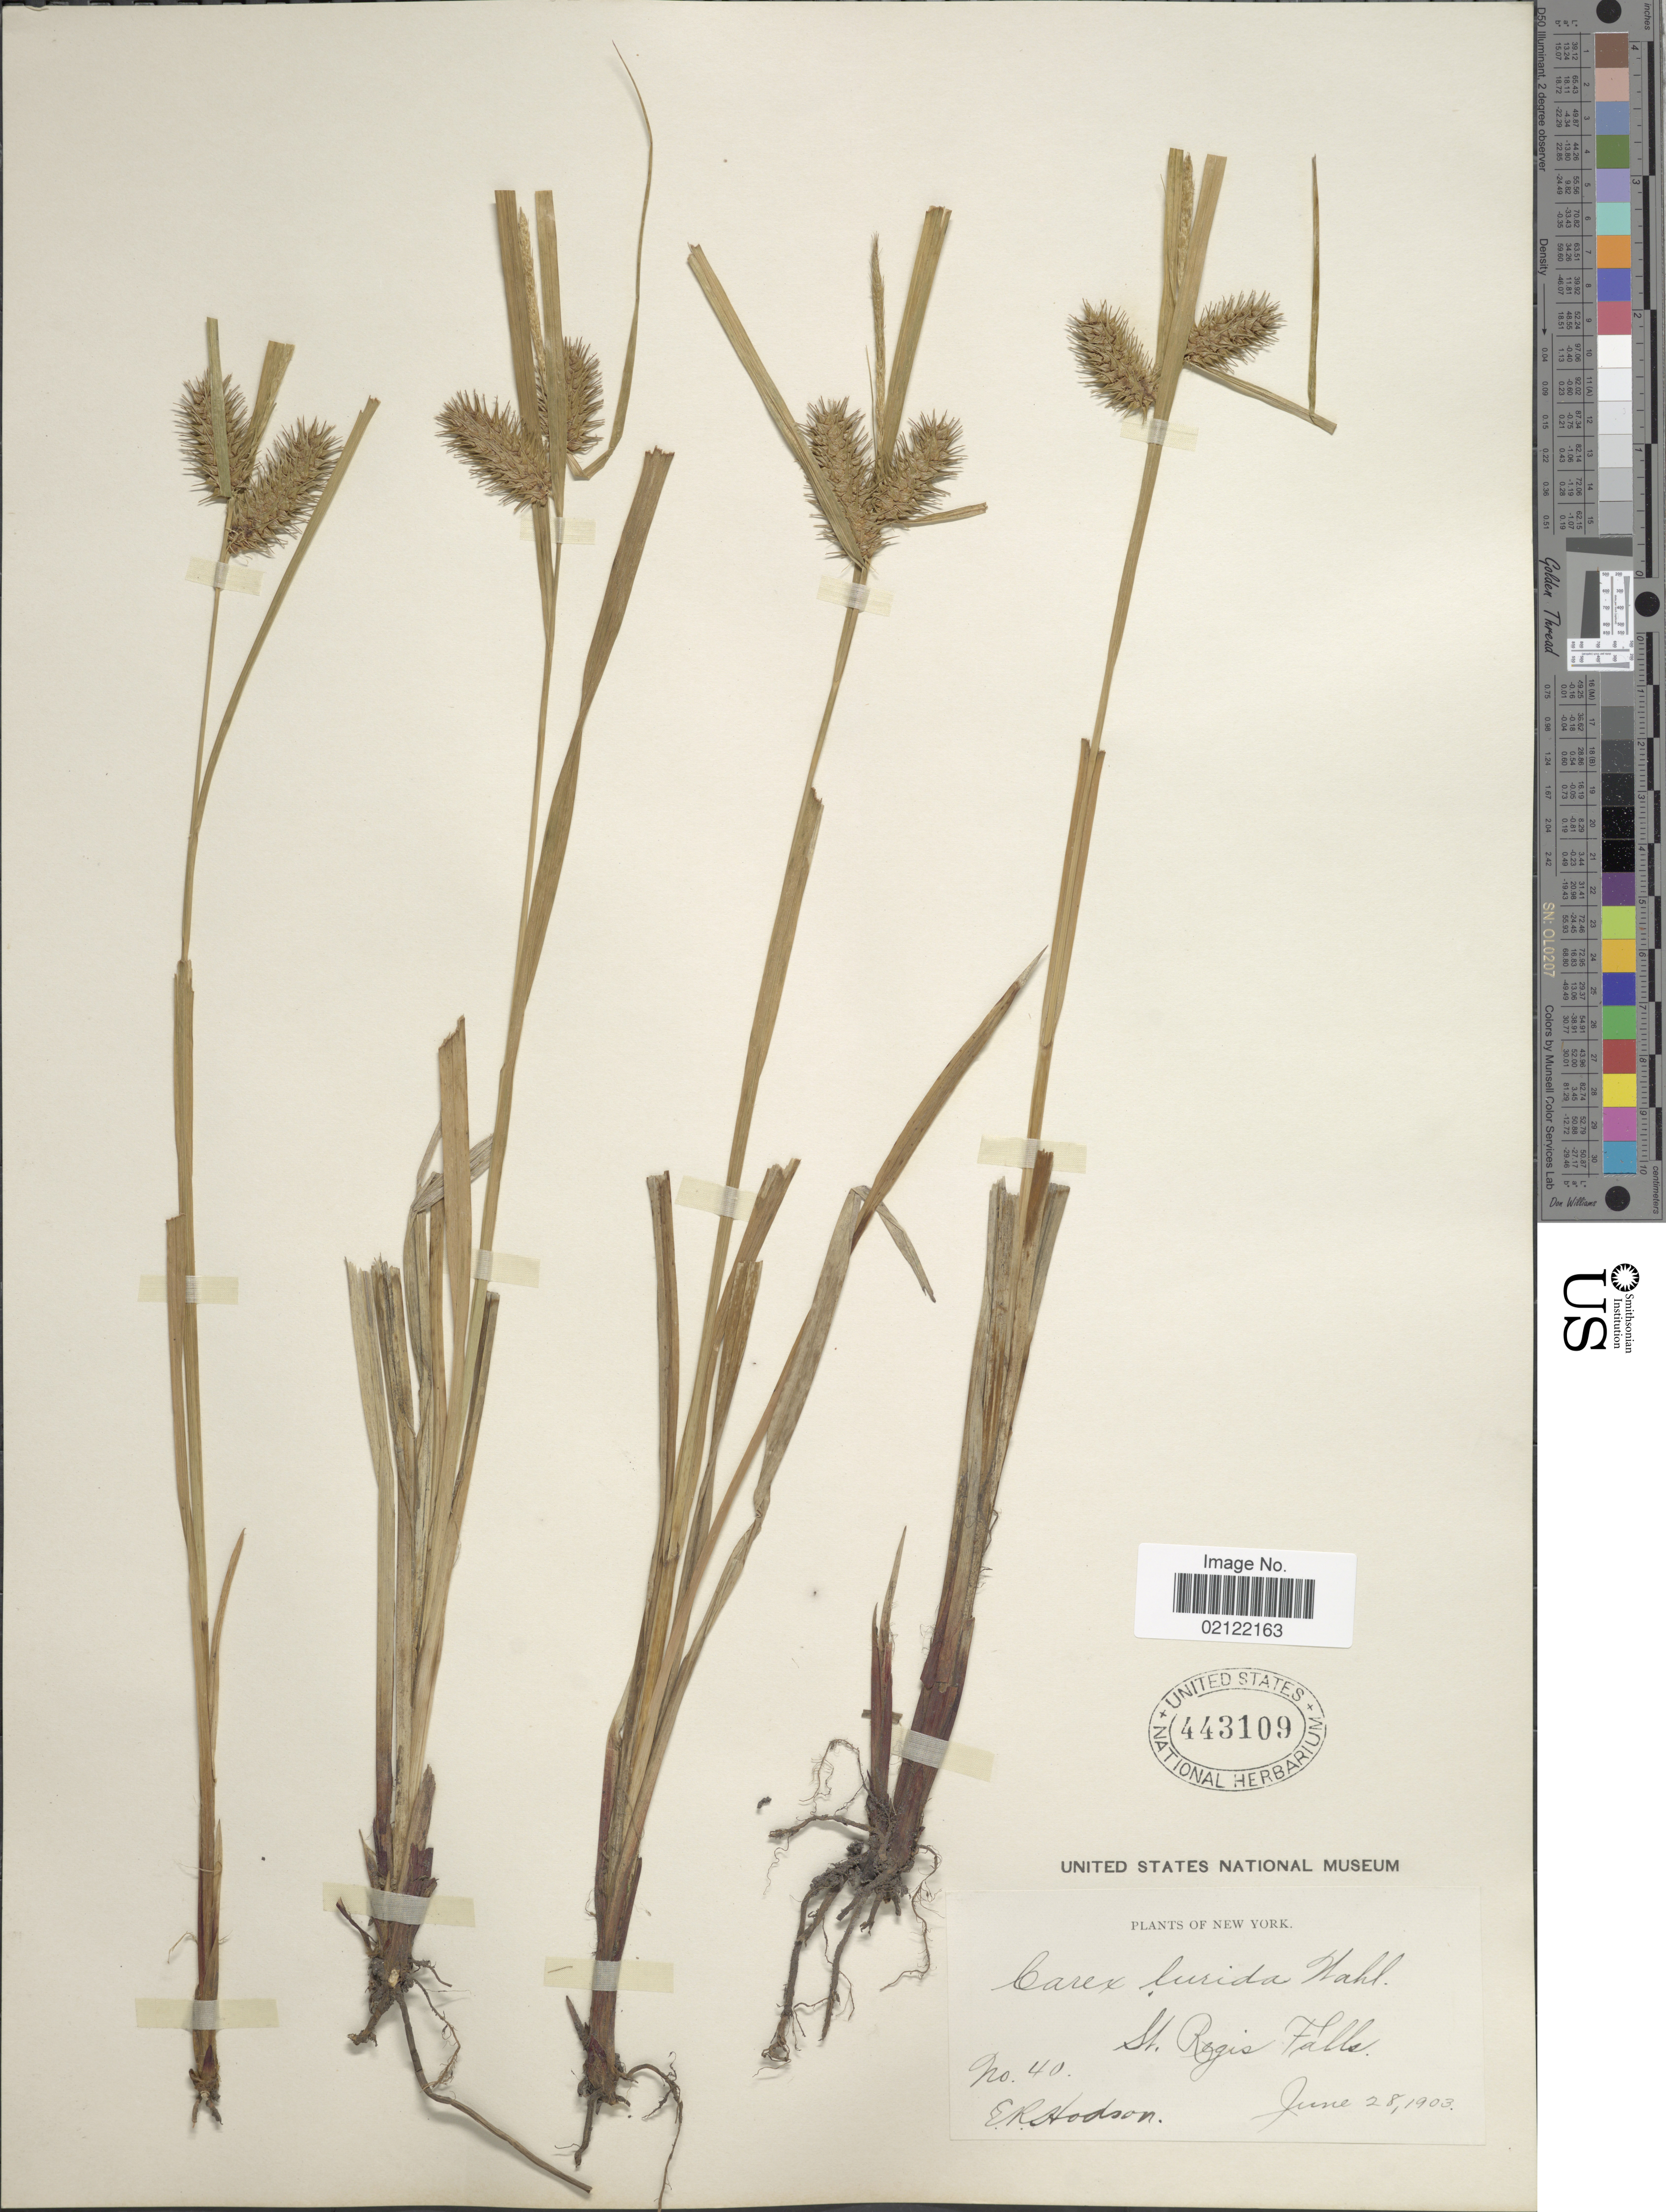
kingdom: Plantae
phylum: Tracheophyta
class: Liliopsida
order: Poales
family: Cyperaceae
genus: Carex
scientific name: Carex lurida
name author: Wahlenb.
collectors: E. Hodson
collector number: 40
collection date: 1903-06-28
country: United States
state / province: New York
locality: St. Regis Falls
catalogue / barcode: US 443109